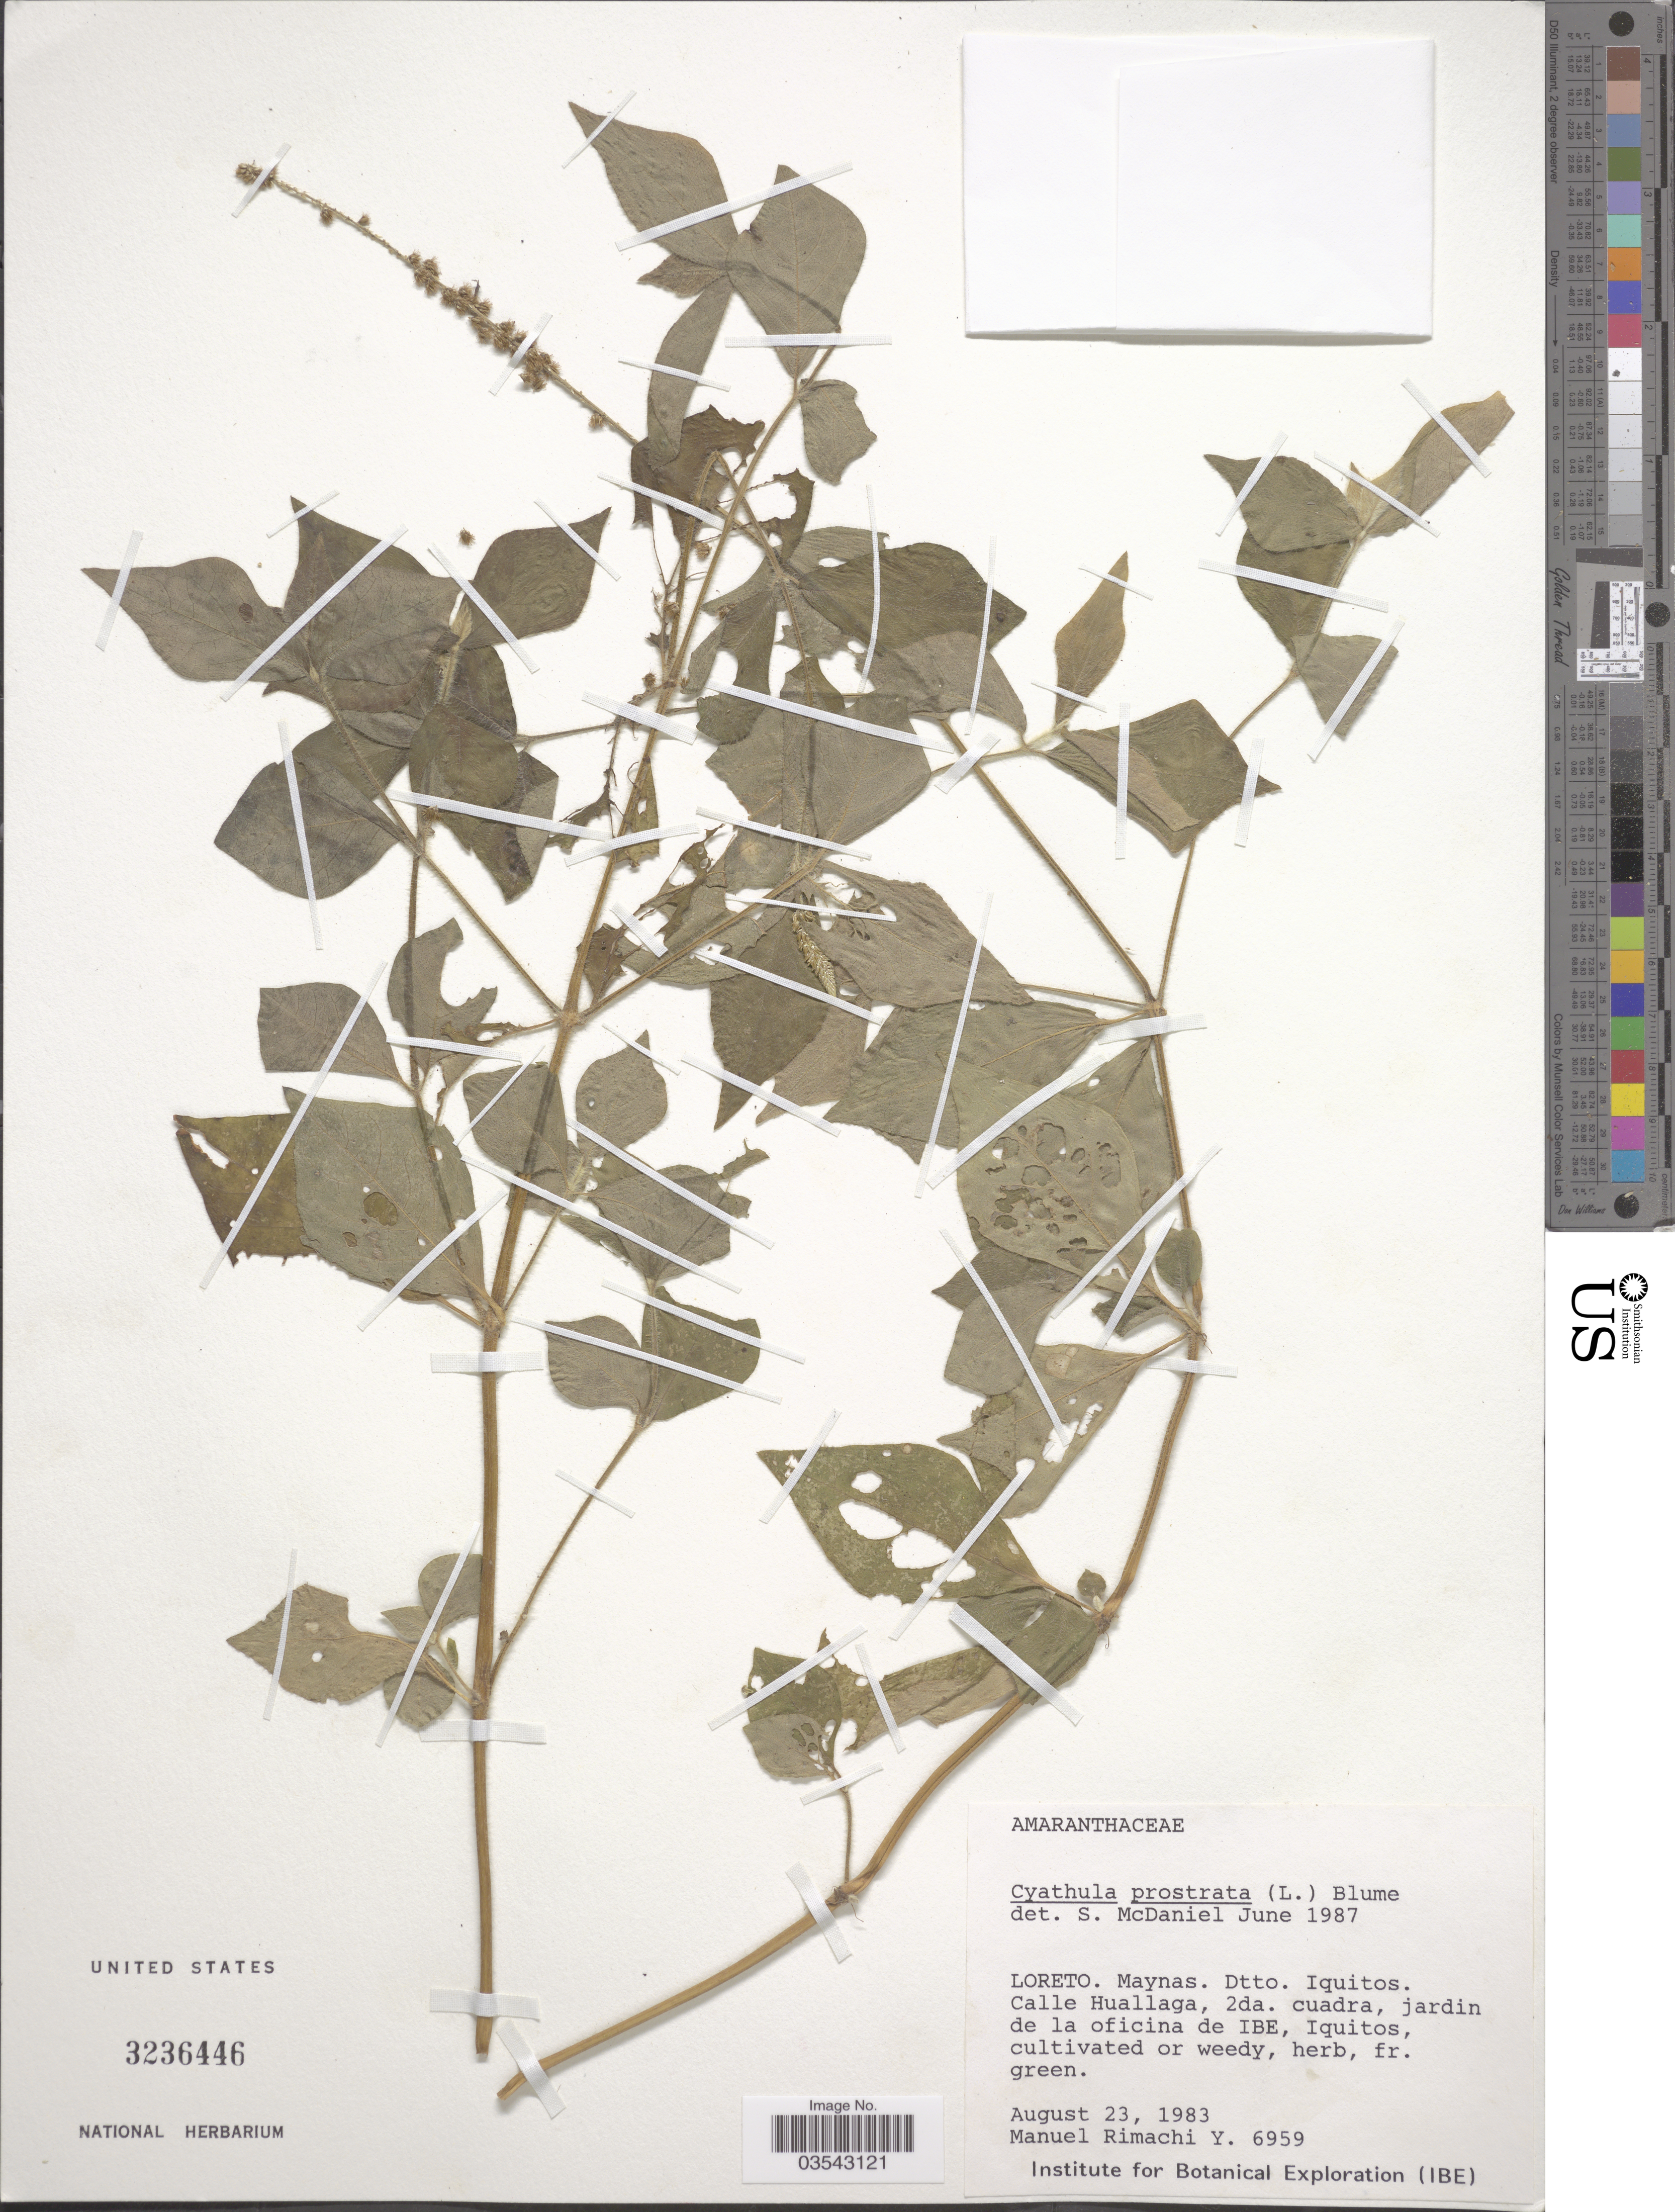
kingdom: Plantae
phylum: Tracheophyta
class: Magnoliopsida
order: Caryophyllales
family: Amaranthaceae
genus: Cyathula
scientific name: Cyathula prostrata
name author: (L.) Blume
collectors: M. Rimachi Y.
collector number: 6959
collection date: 1983-08-23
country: Peru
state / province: Loreto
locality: Maynas. Dtto. Iquitos. Calle Huallaga, 2da. cuadra, jardin de la oficina de IBE, Iquitos.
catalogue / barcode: US 3236446